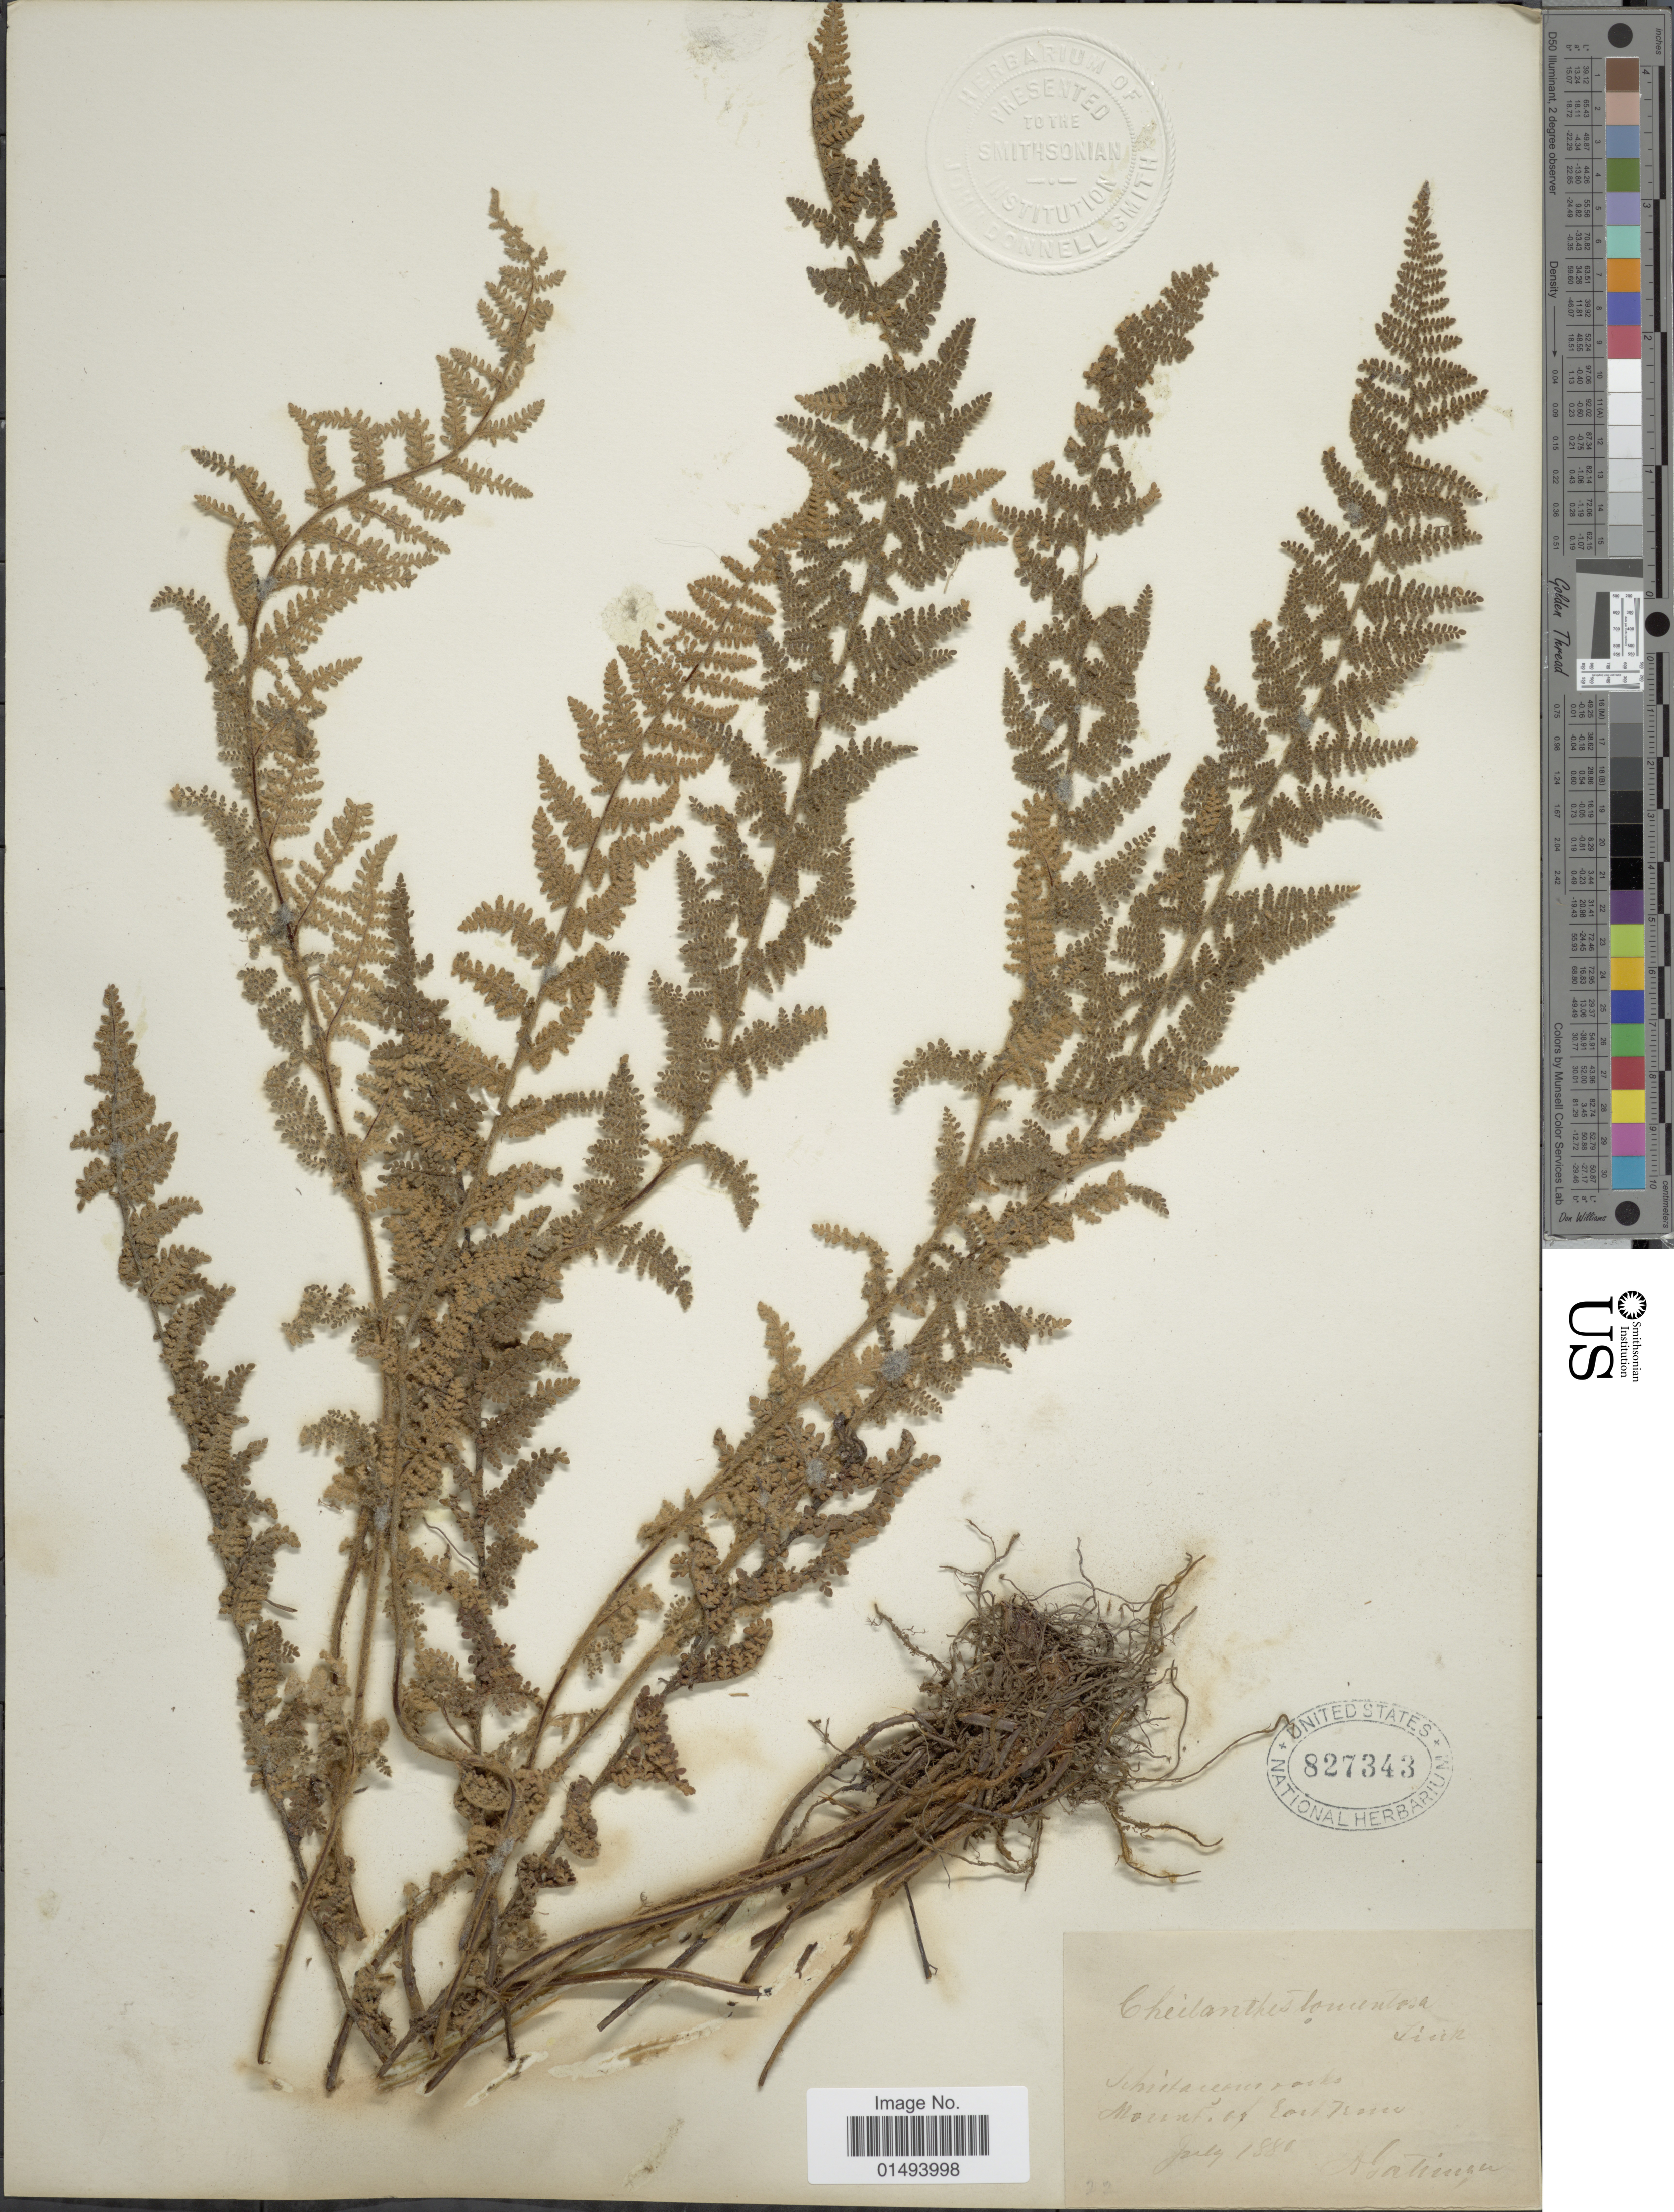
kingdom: Plantae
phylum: Tracheophyta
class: Polypodiopsida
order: Polypodiales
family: Pteridaceae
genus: Myriopteris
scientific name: Myriopteris tomentosa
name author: (Link) Fée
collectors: A. Gattinger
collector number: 22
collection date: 1880-07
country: United States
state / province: Tennessee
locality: Mount of East Tenn.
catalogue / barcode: US 827343